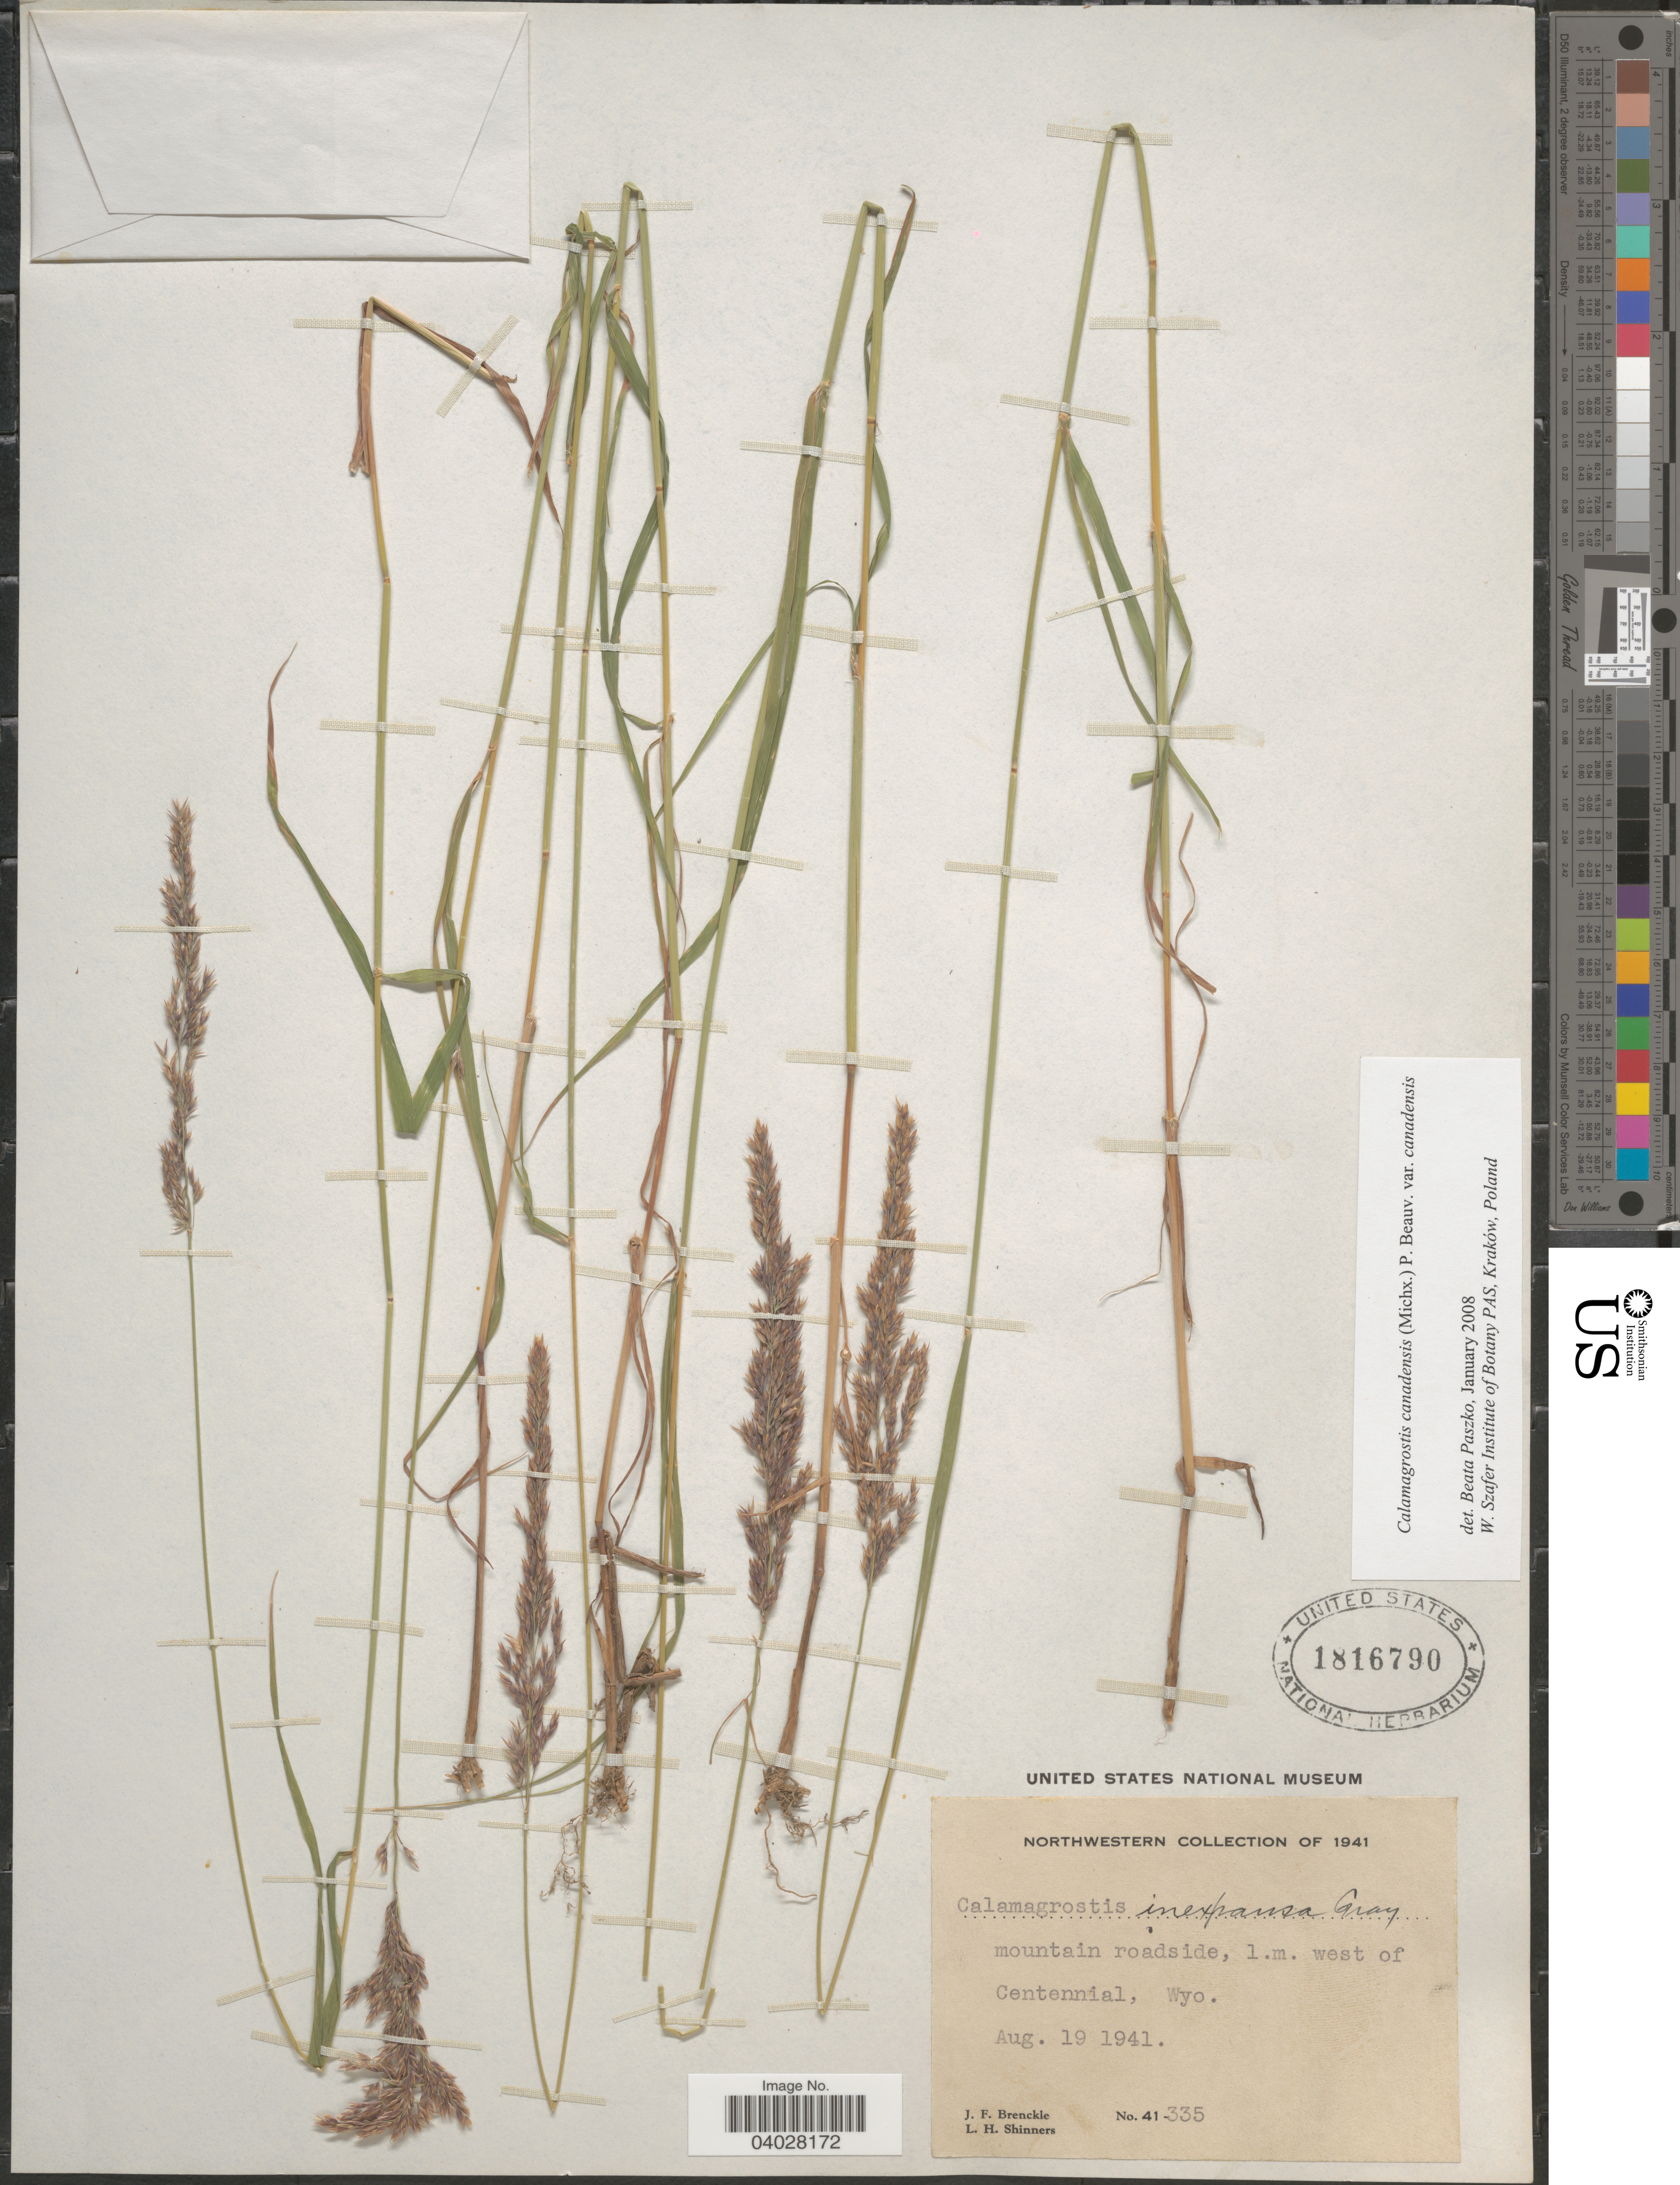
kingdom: Plantae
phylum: Tracheophyta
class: Liliopsida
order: Poales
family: Poaceae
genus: Calamagrostis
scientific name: Calamagrostis canadensis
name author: (Michx.) P. Beauv.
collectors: J. Brenckle & L. H. Shinners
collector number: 41-335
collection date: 1941-08-19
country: United States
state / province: Wyoming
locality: Mountain roadside, 1.m. west of Centennial.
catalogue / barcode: US 1816790